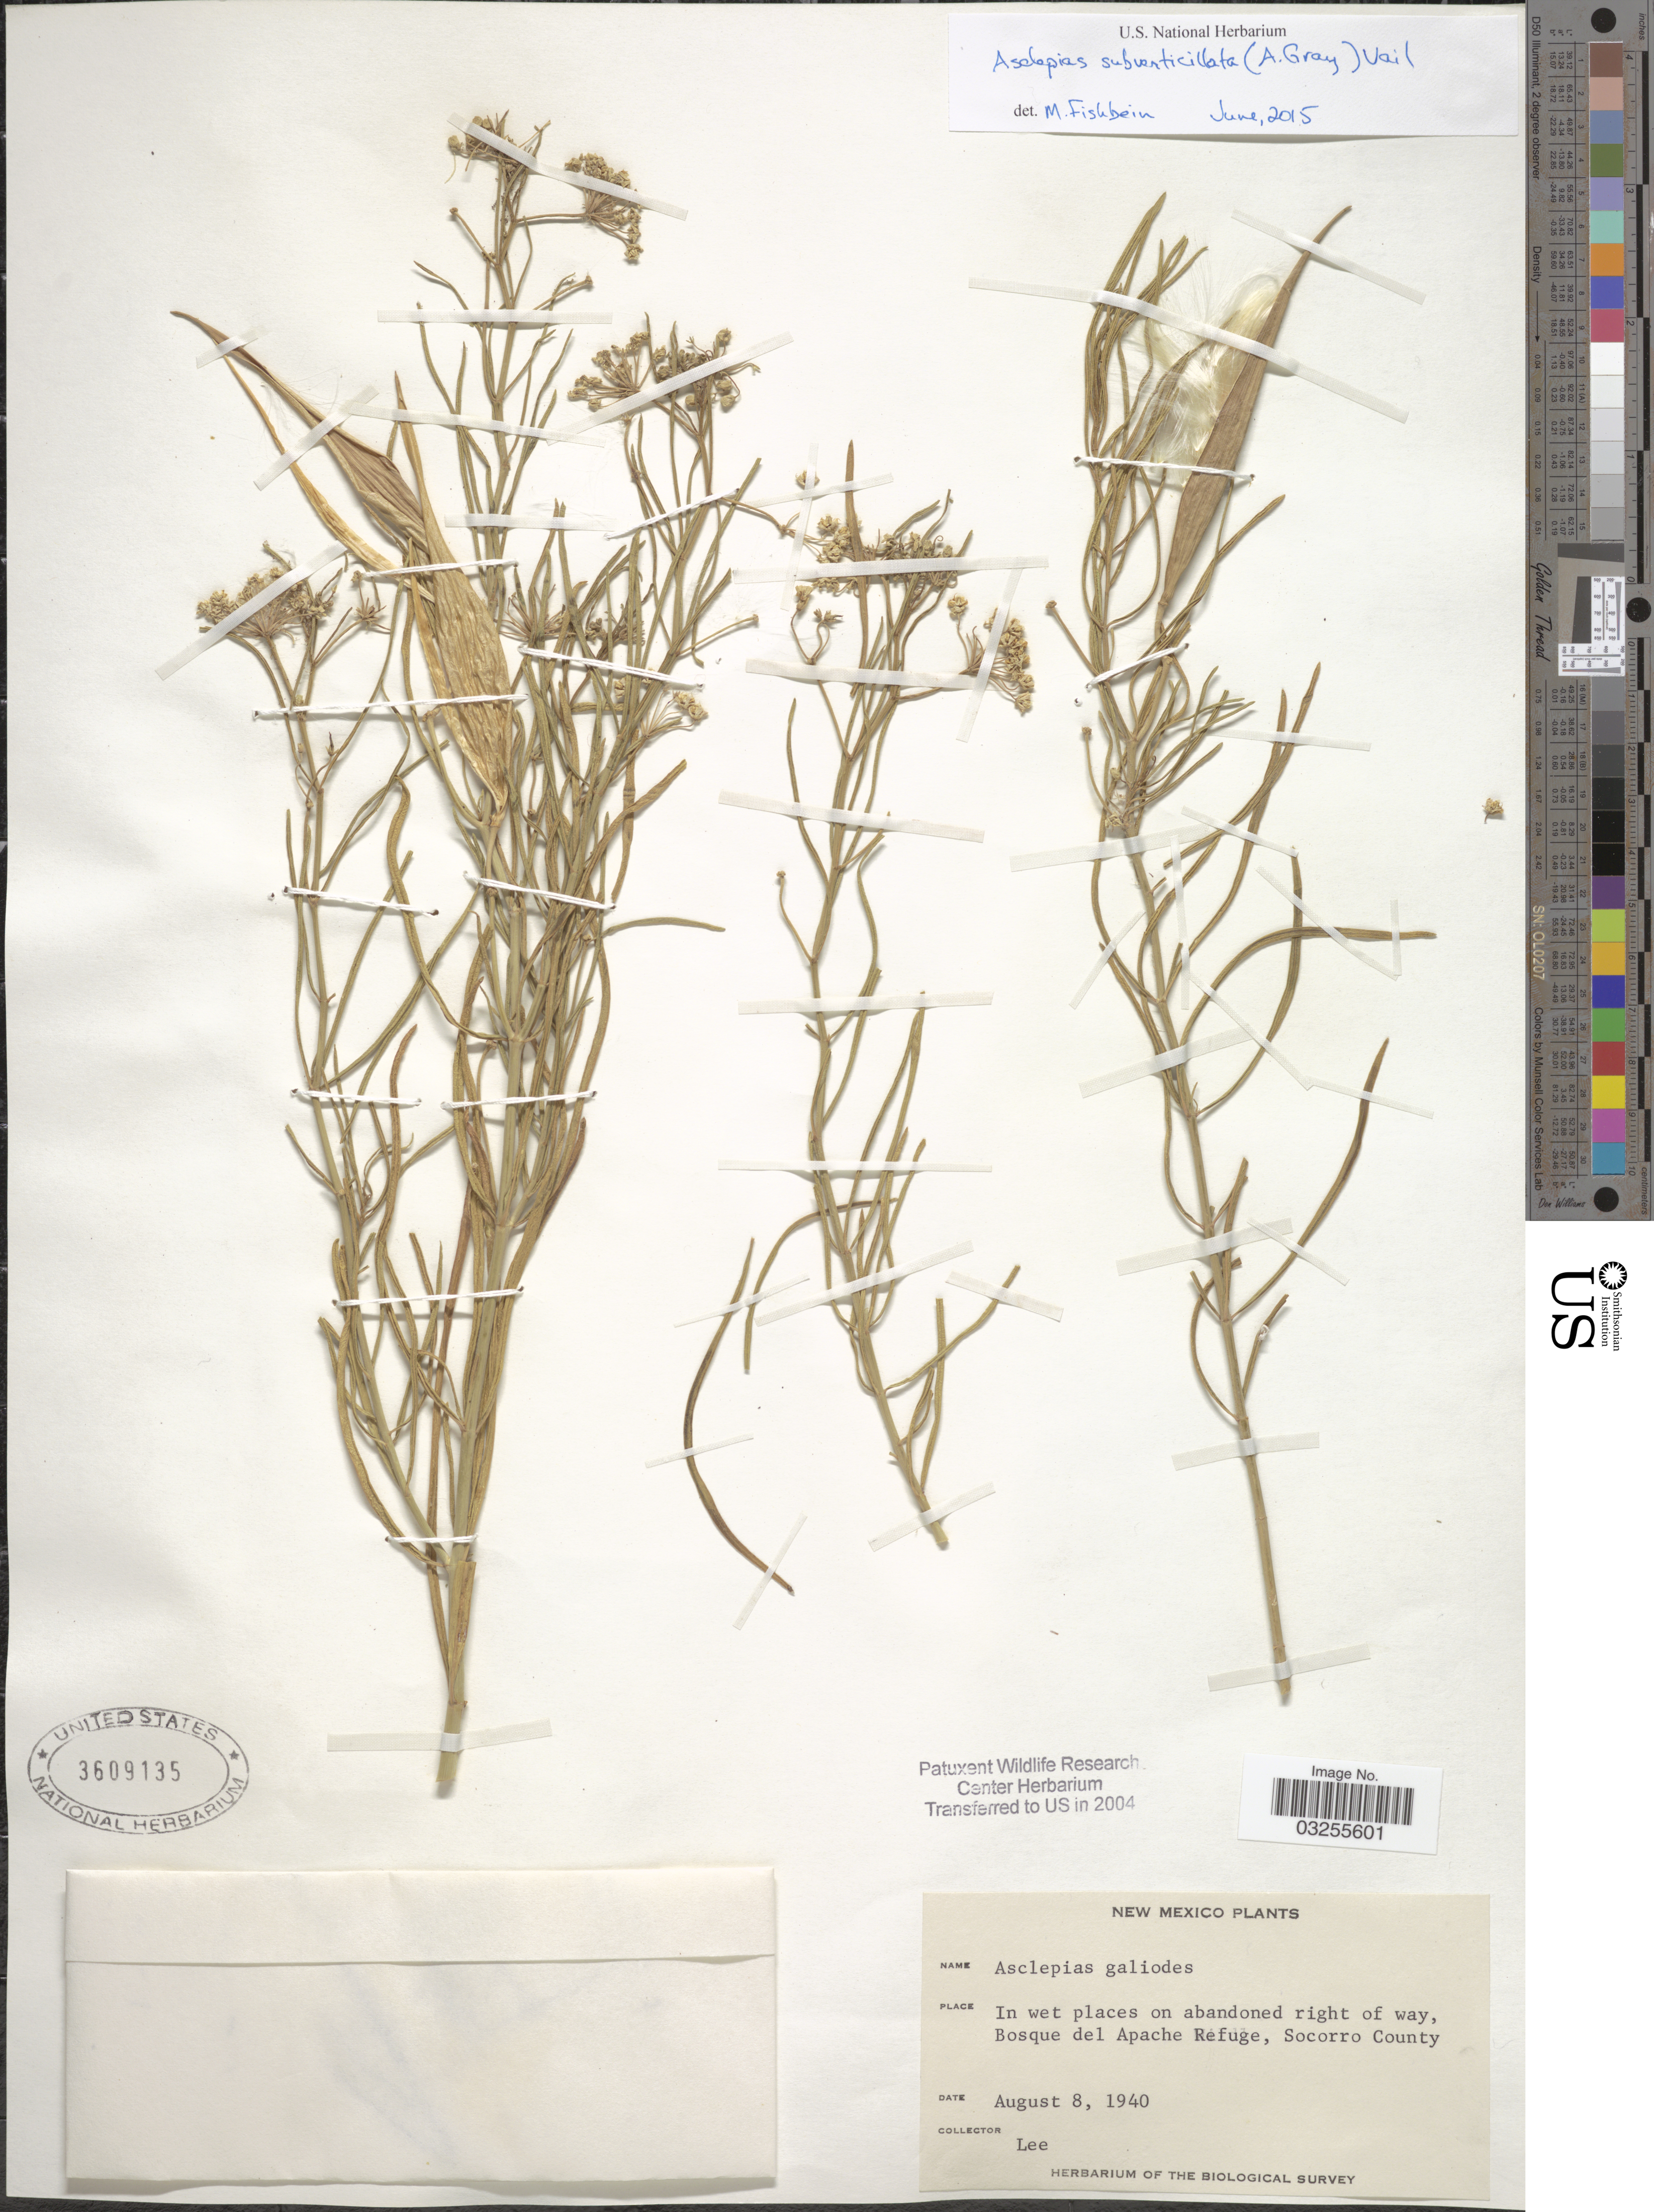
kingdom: Plantae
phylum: Tracheophyta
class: Magnoliopsida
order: Gentianales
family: Apocynaceae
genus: Asclepias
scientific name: Asclepias subverticillata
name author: (A. Gray) Vail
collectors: -. Lee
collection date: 1940-08-08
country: United States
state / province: New Mexico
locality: In wet places on abandoned right of way, Bosque del Apache Refuge, Socorro County.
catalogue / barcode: US 3609135